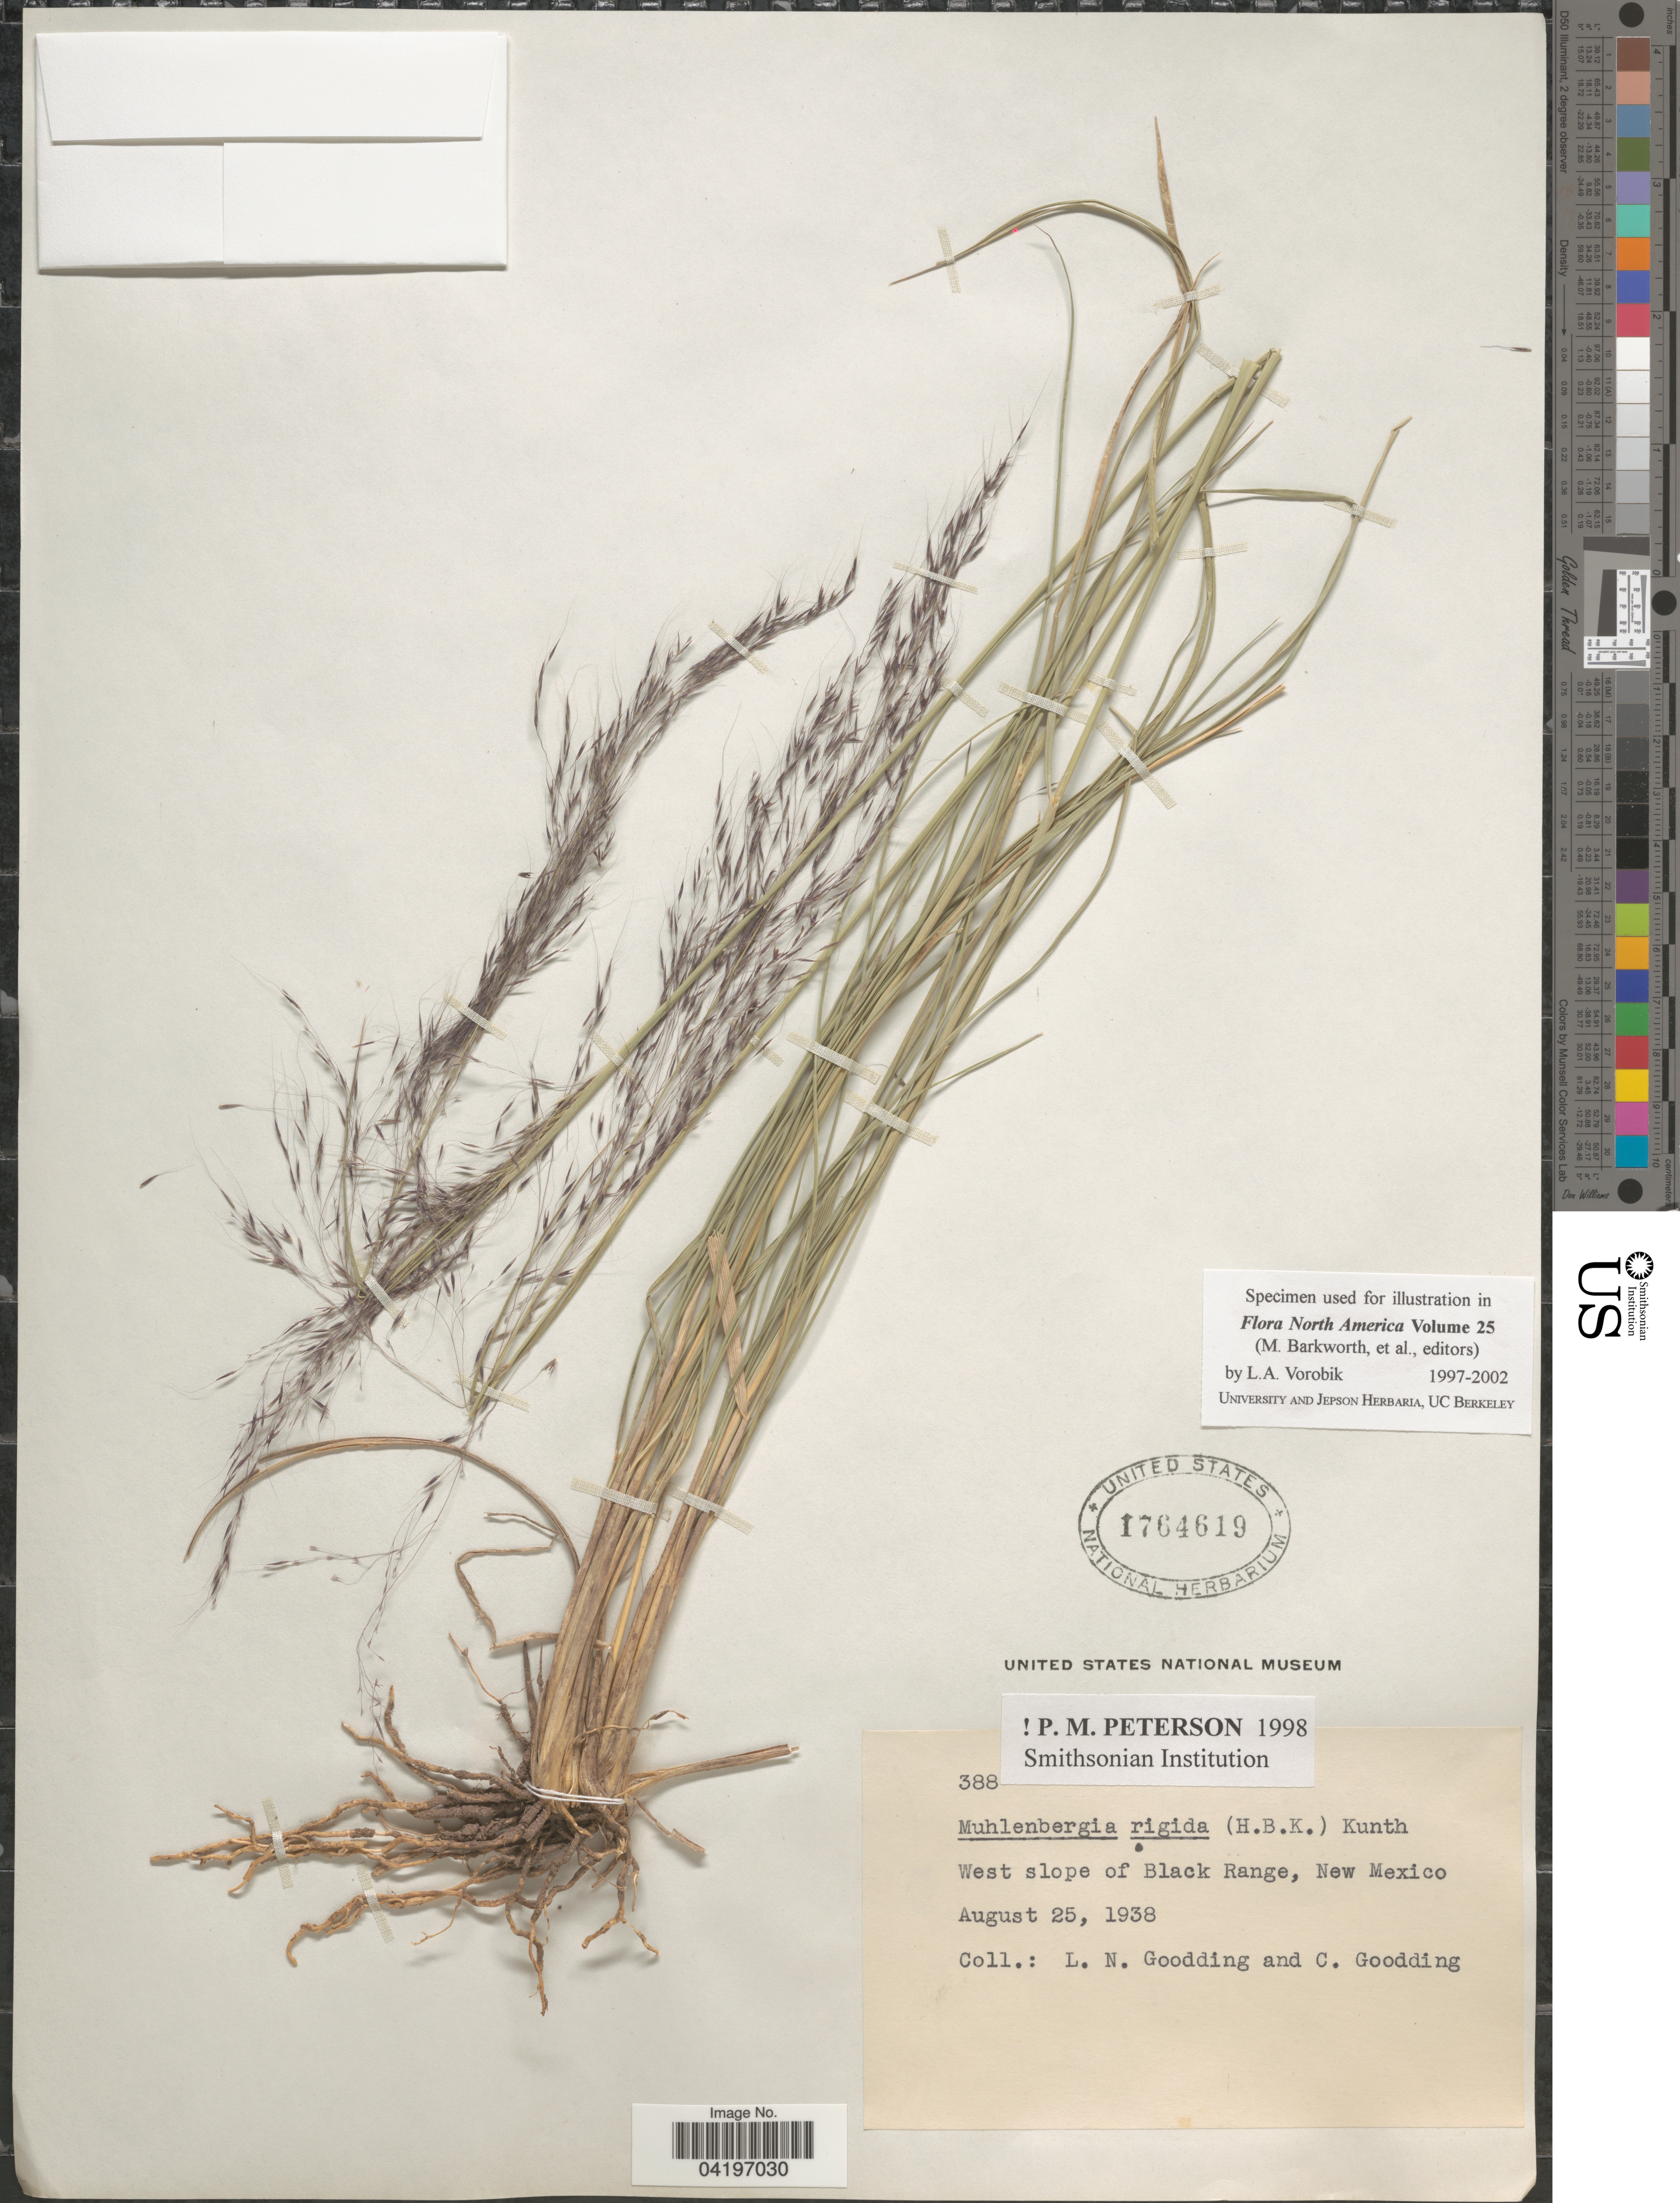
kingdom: Plantae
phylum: Tracheophyta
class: Liliopsida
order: Poales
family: Poaceae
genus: Muhlenbergia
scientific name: Muhlenbergia rigida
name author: (Kunth) Kunth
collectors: L. N. Goodding & C. Goodding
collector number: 388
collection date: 1938-08-25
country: United States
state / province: New Mexico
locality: West slope of Black Range.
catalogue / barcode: US 1764619